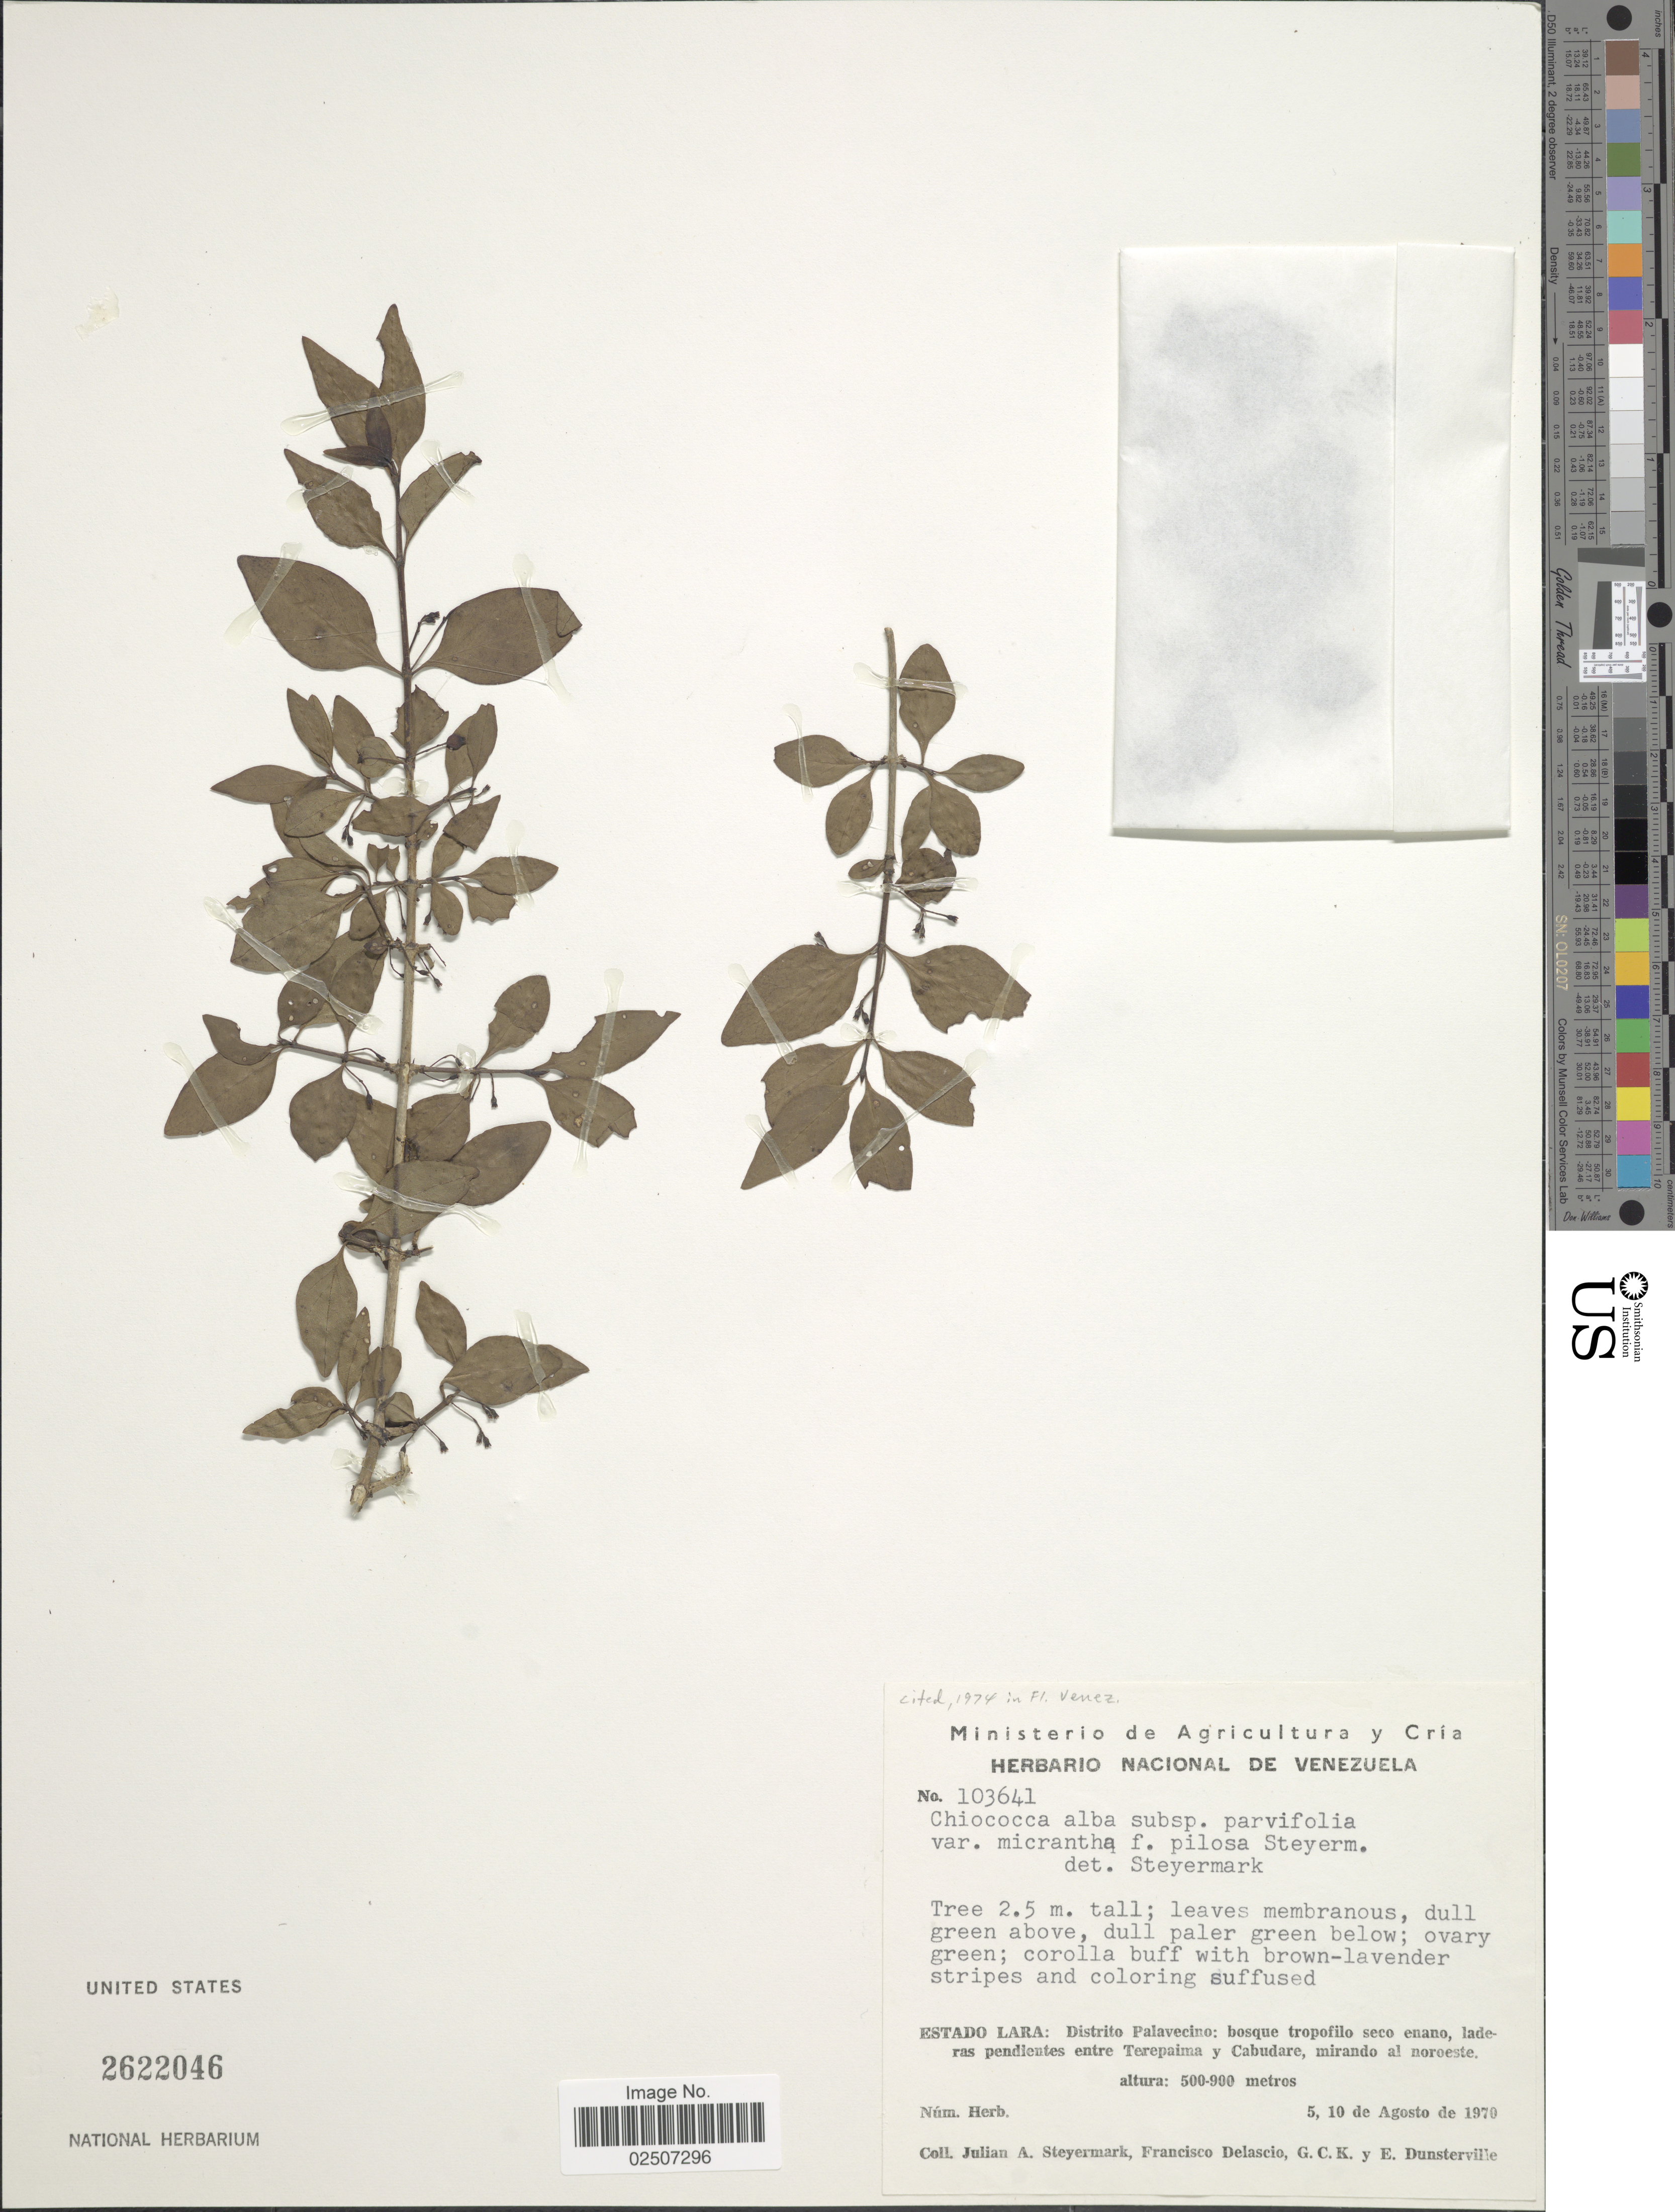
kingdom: Plantae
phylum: Tracheophyta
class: Magnoliopsida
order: Gentianales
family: Rubiaceae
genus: Chiococca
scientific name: Chiococca alba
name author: (L.) Hitchc.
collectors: J. Steyermark, F. Delascio, G. C. K. Dunsterville & E. Dunsterville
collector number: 103641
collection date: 1970-08-05/1970-08-10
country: Venezuela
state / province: Lara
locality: Distrito Palavecino: bosque tropofilo seco enano, laderas pendientes entre Terepaima y Cabudare, mirando al noroeste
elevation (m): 500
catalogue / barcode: US 2622046